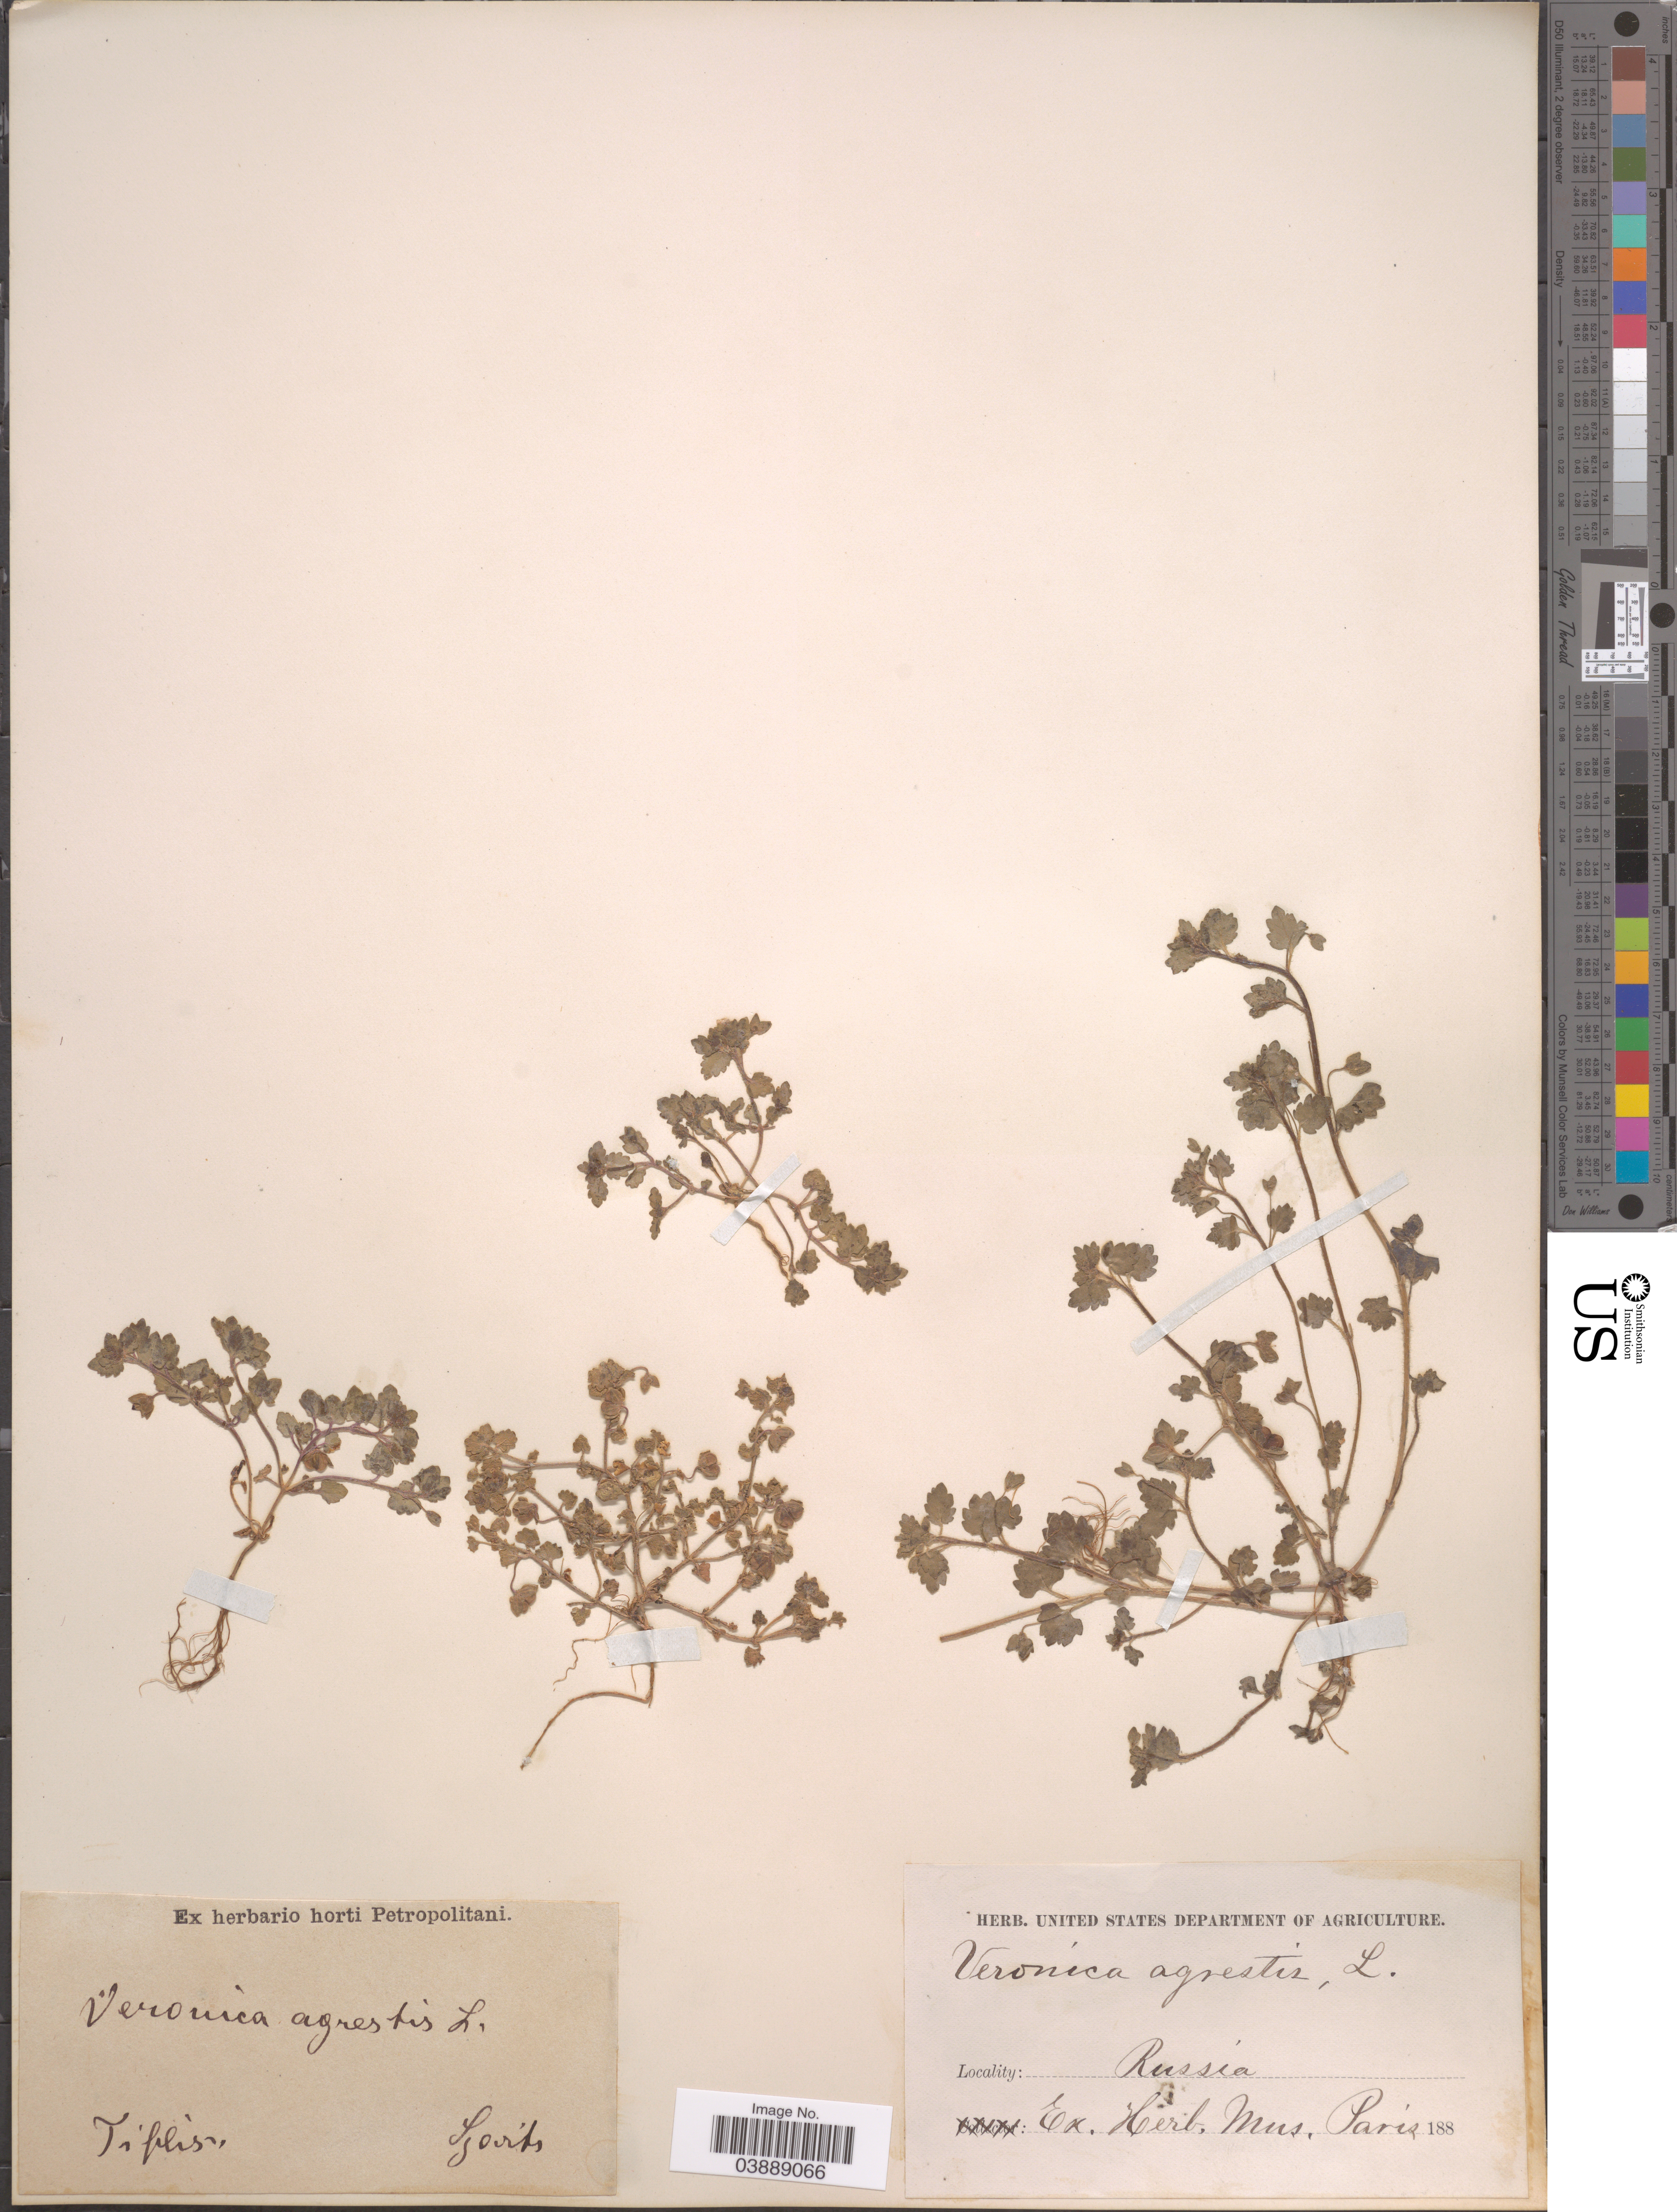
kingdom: Plantae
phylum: Tracheophyta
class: Magnoliopsida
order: Lamiales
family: Plantaginaceae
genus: Veronica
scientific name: Veronica agrestis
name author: L.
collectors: Szovits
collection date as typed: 188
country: Georgia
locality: Tiplisi.